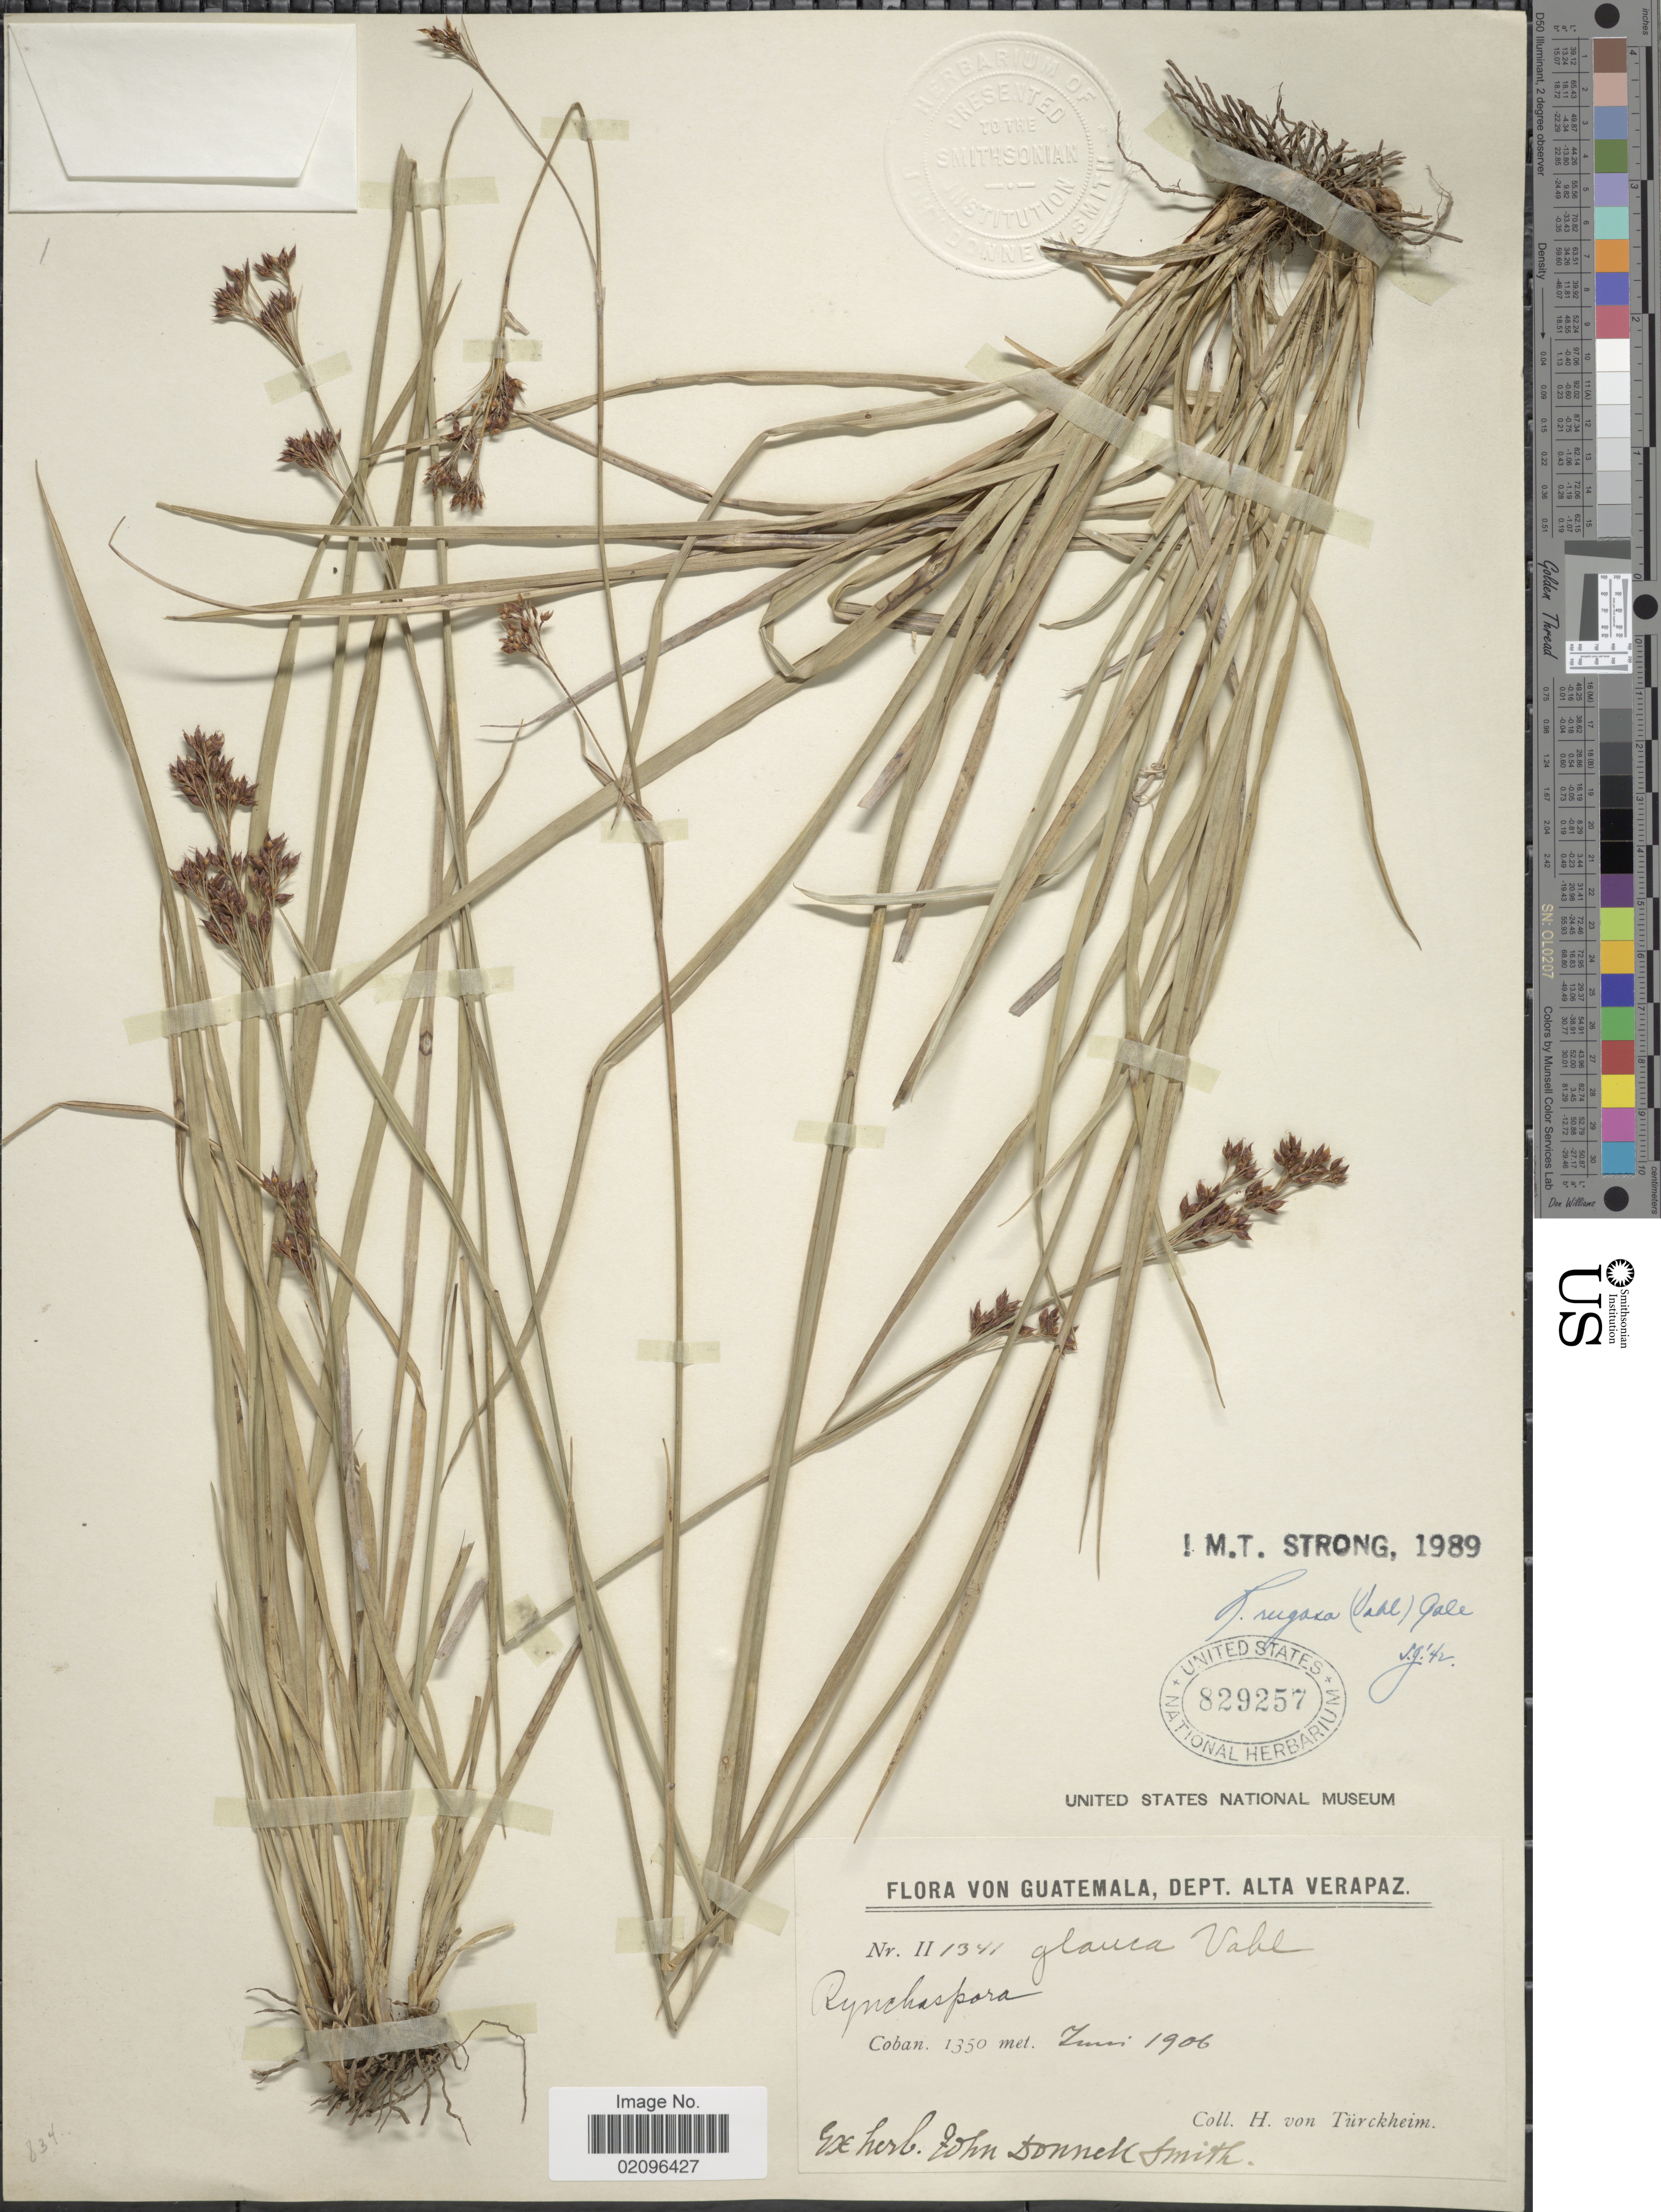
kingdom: Plantae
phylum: Tracheophyta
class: Liliopsida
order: Poales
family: Cyperaceae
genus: Rhynchospora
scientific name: Rhynchospora rugosa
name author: (Vahl) Gale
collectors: H. von Türckheim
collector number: II 1341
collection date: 1906-06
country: Guatemala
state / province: Alta Verapaz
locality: Coban.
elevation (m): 1350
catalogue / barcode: US 829257